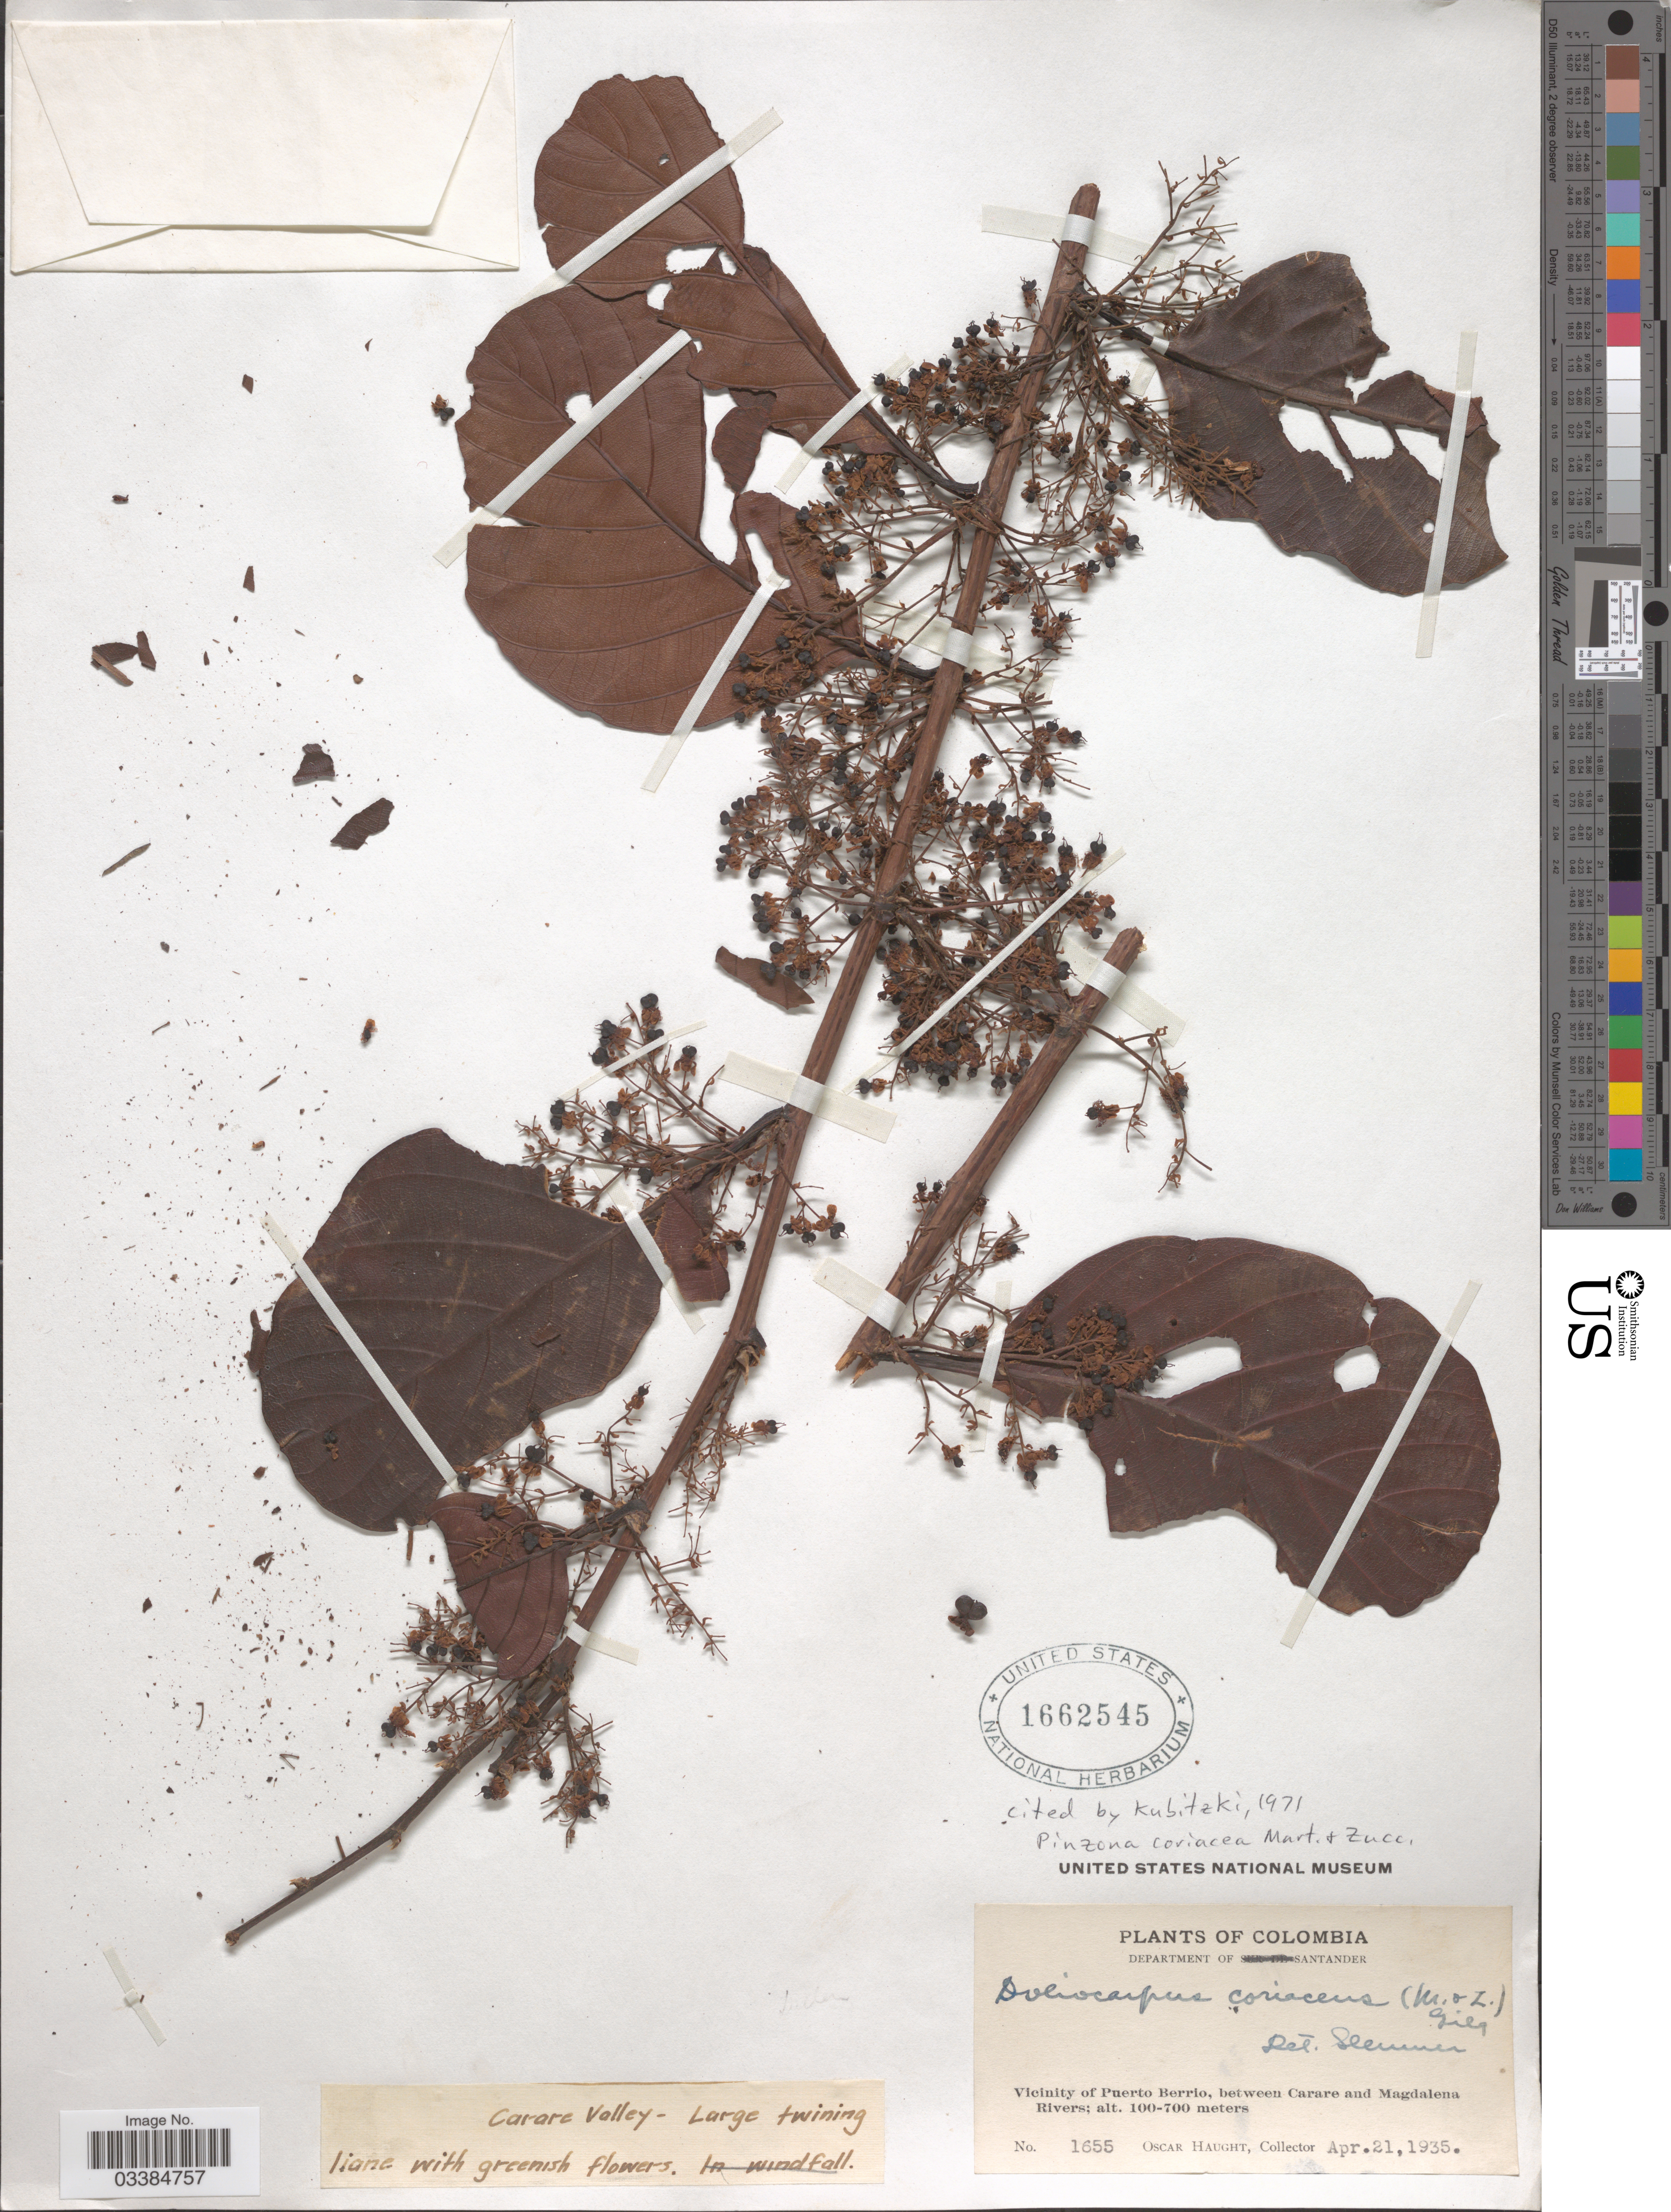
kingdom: Plantae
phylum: Tracheophyta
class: Magnoliopsida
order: Dilleniales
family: Dilleniaceae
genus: Pinzona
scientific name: Pinzona coriacea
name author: Mart. & Zucc.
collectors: O. Haught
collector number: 1655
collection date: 1935-04-21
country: Colombia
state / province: Santander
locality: Carare Valley, Department of Santander, Vicinity of Puerto Berrio, between Carare and Magdalena Rivers.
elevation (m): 100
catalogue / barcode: US 1662545